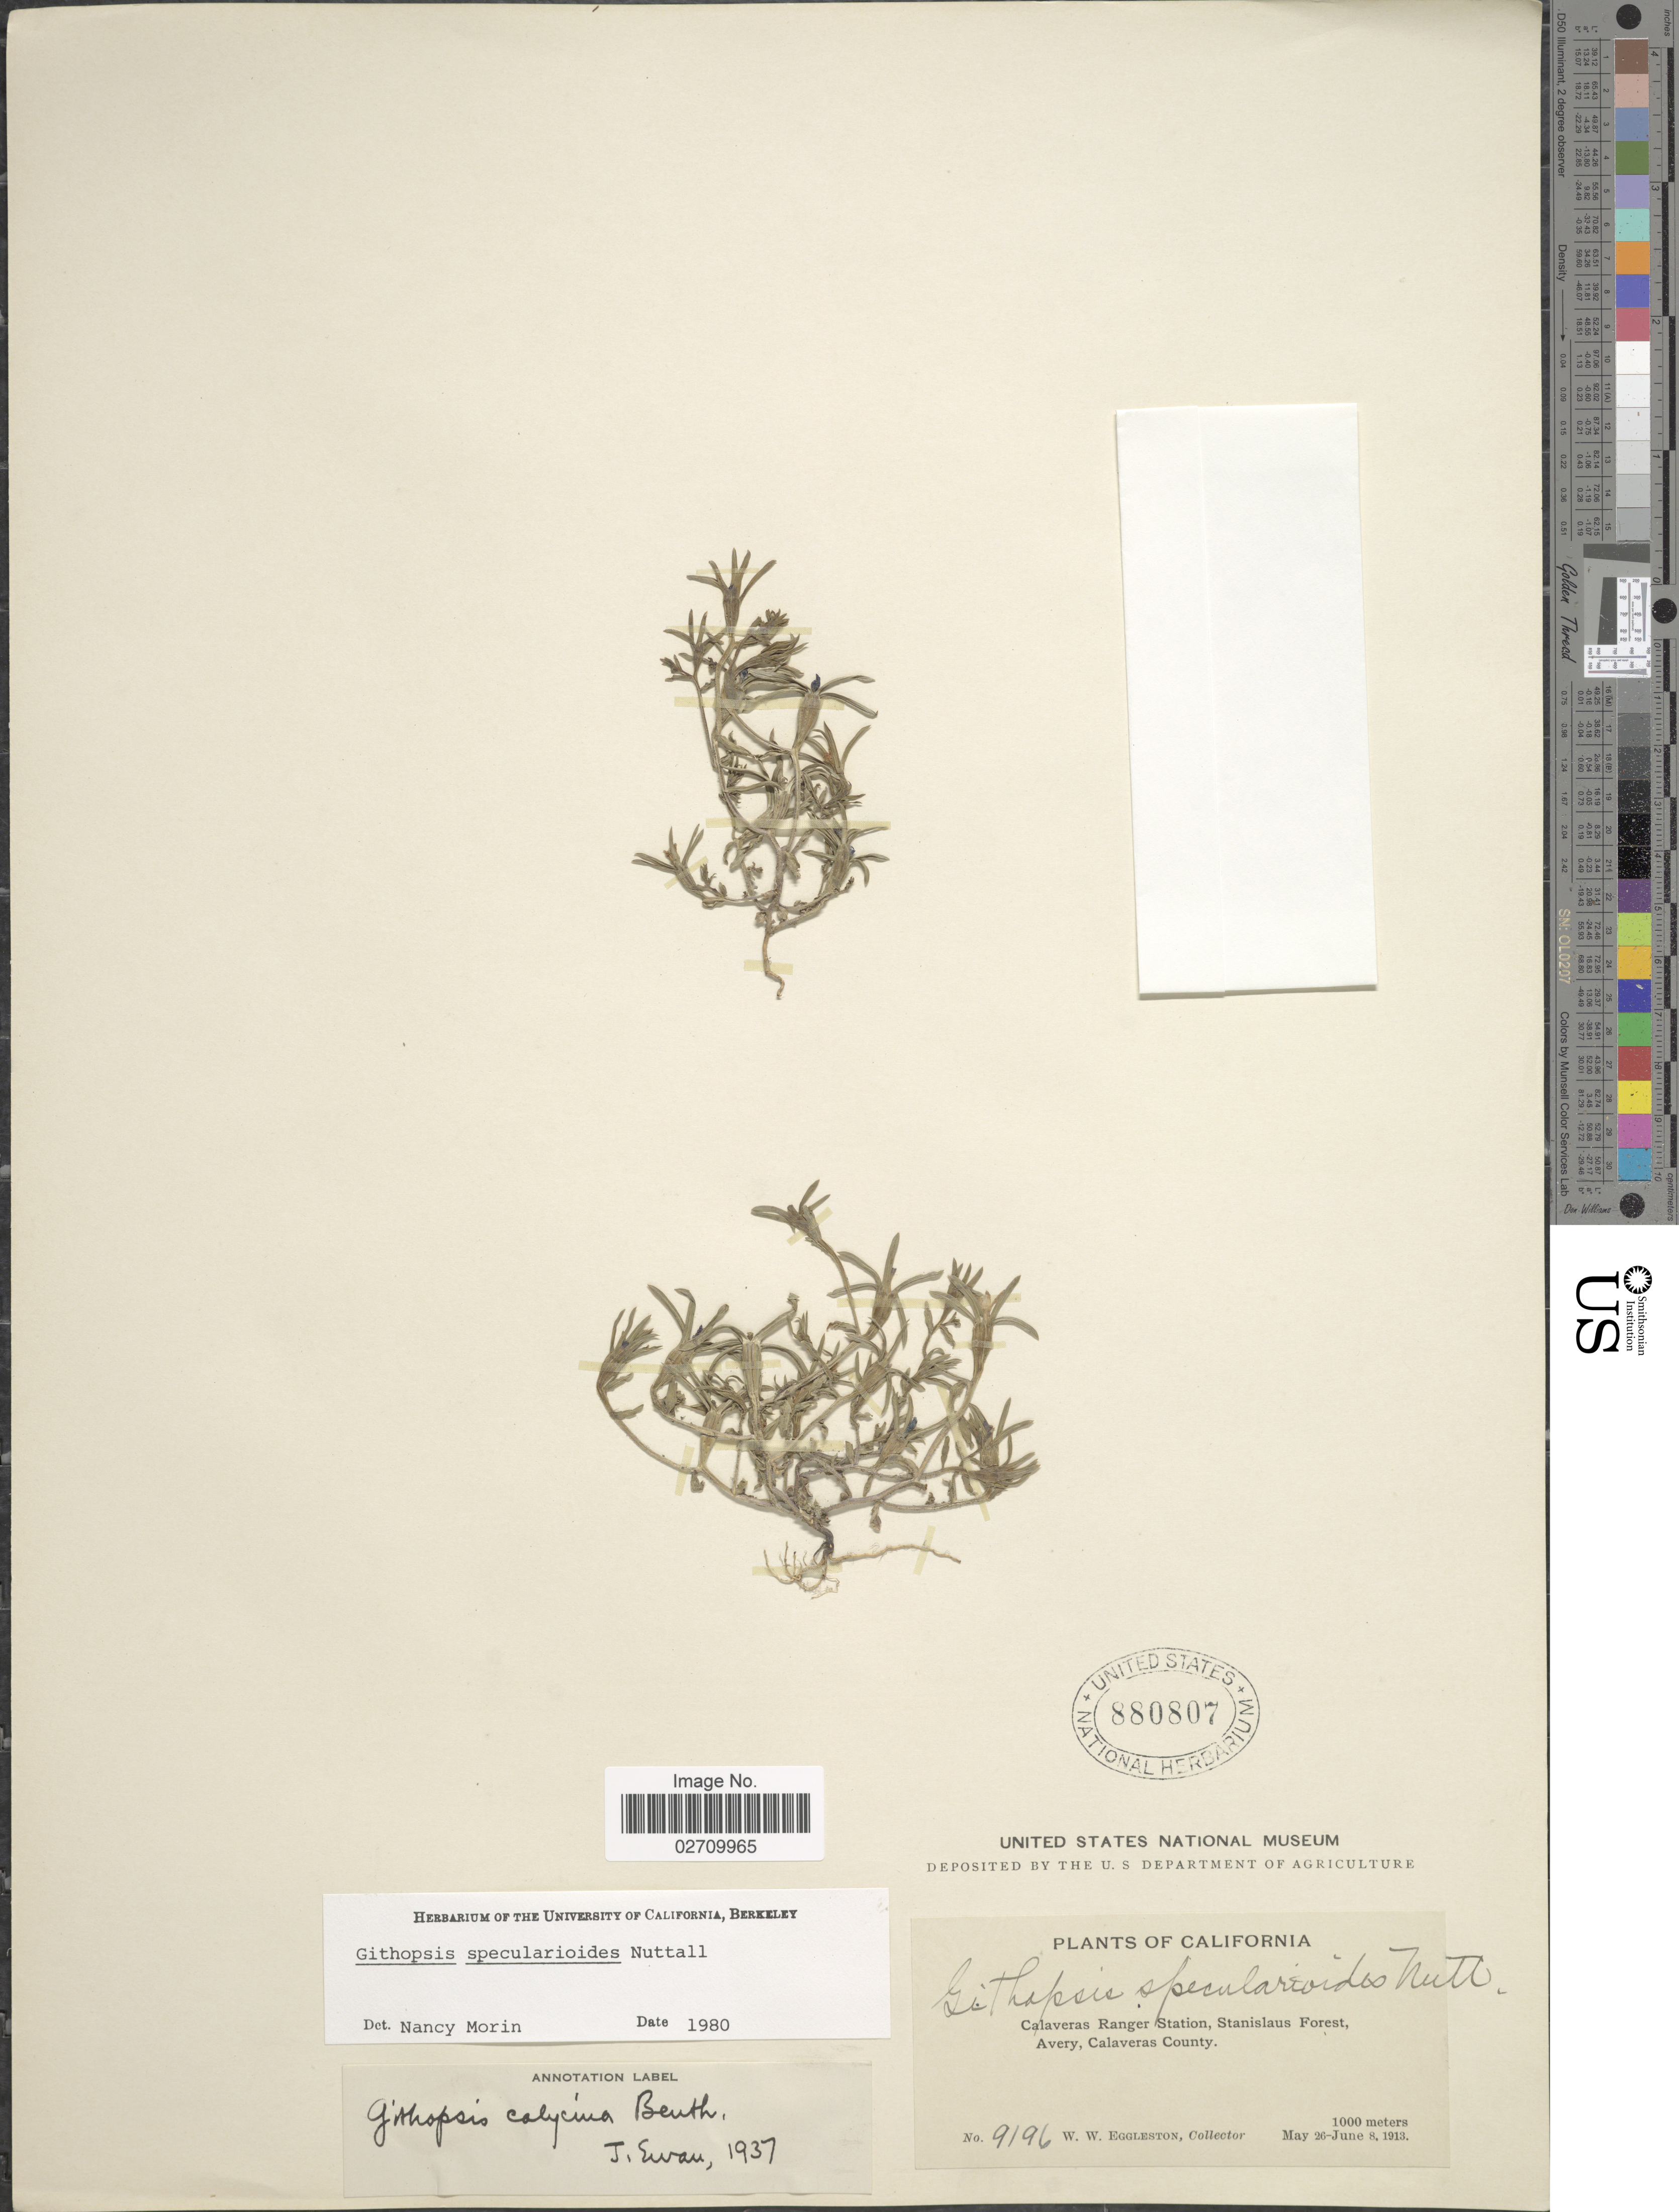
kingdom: Plantae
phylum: Tracheophyta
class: Magnoliopsida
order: Asterales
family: Campanulaceae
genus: Githopsis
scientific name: Githopsis specularioides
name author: Nutt.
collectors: W. W. Eggleston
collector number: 9196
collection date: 1913-05-26/1913-06-08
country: United States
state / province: California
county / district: Calaveras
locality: Calaveras Ranger Station, Stanislaus Forest, Avery, Calaveras County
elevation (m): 1000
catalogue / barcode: US 880807